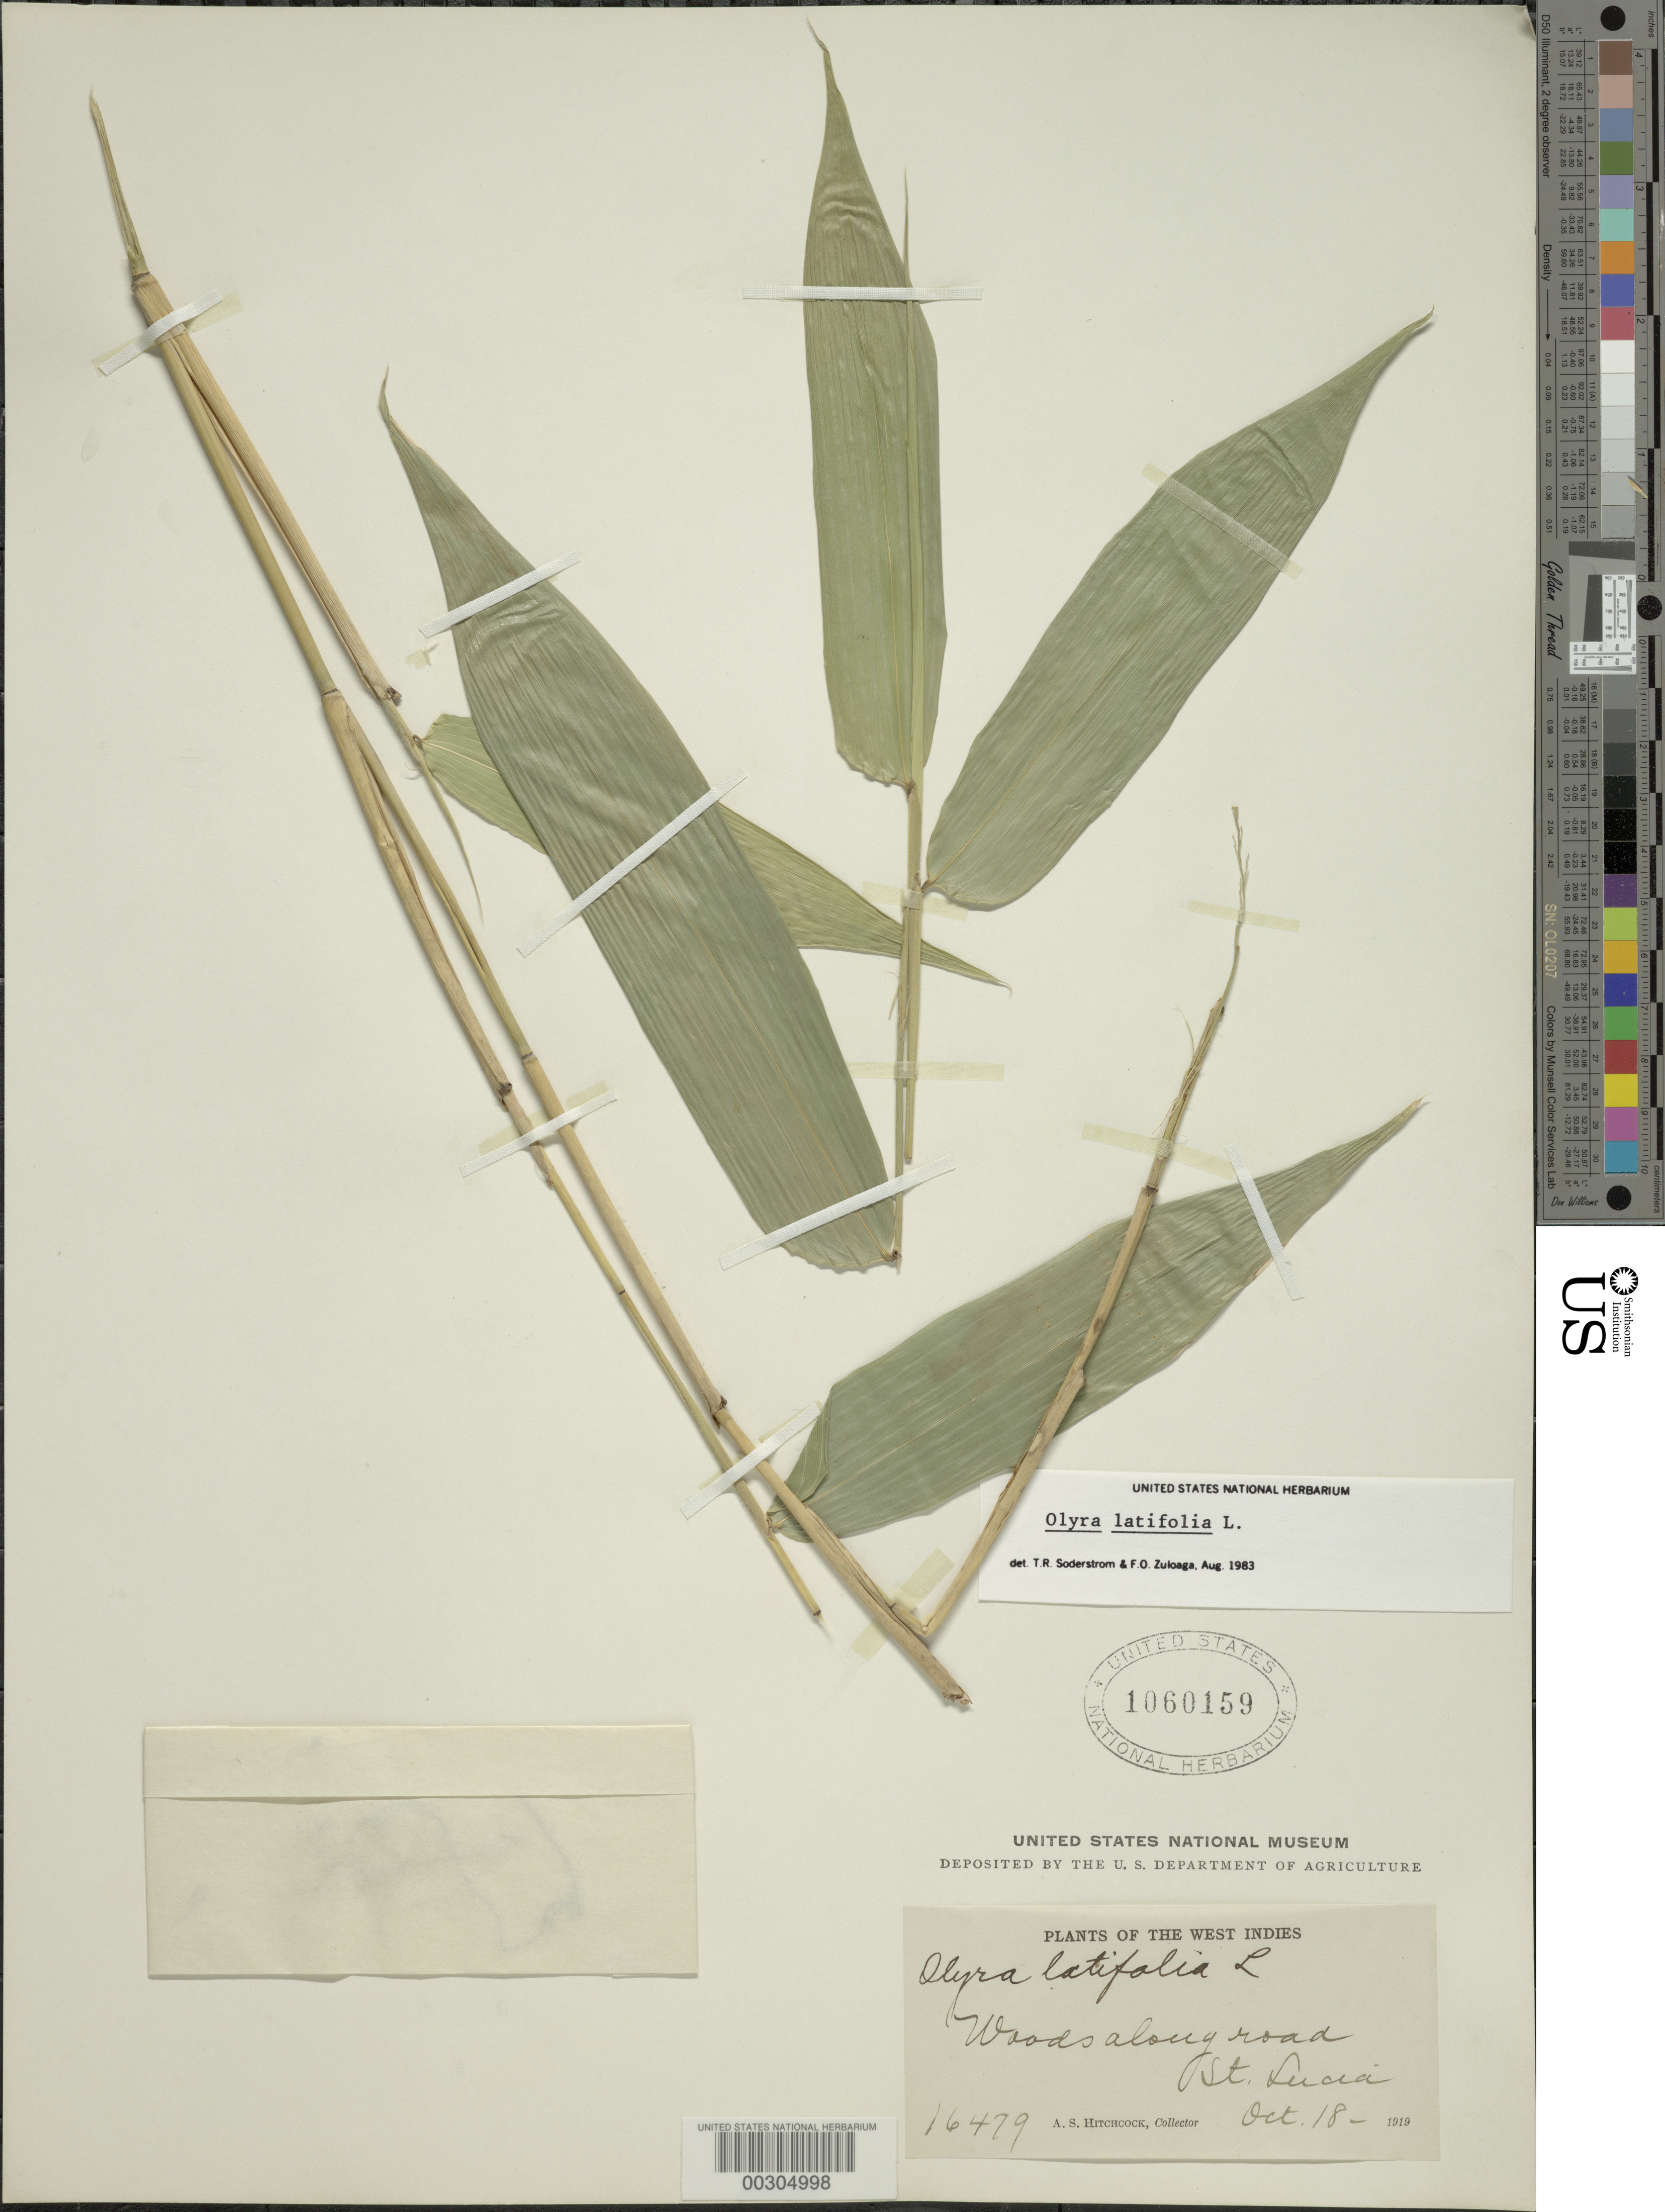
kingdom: Plantae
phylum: Tracheophyta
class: Liliopsida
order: Poales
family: Poaceae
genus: Olyra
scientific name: Olyra latifolia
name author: L.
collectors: A. S. Hitchcock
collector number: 16479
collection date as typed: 18 Oct 1919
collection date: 1919-10-18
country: St. Lucia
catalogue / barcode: US 1060159